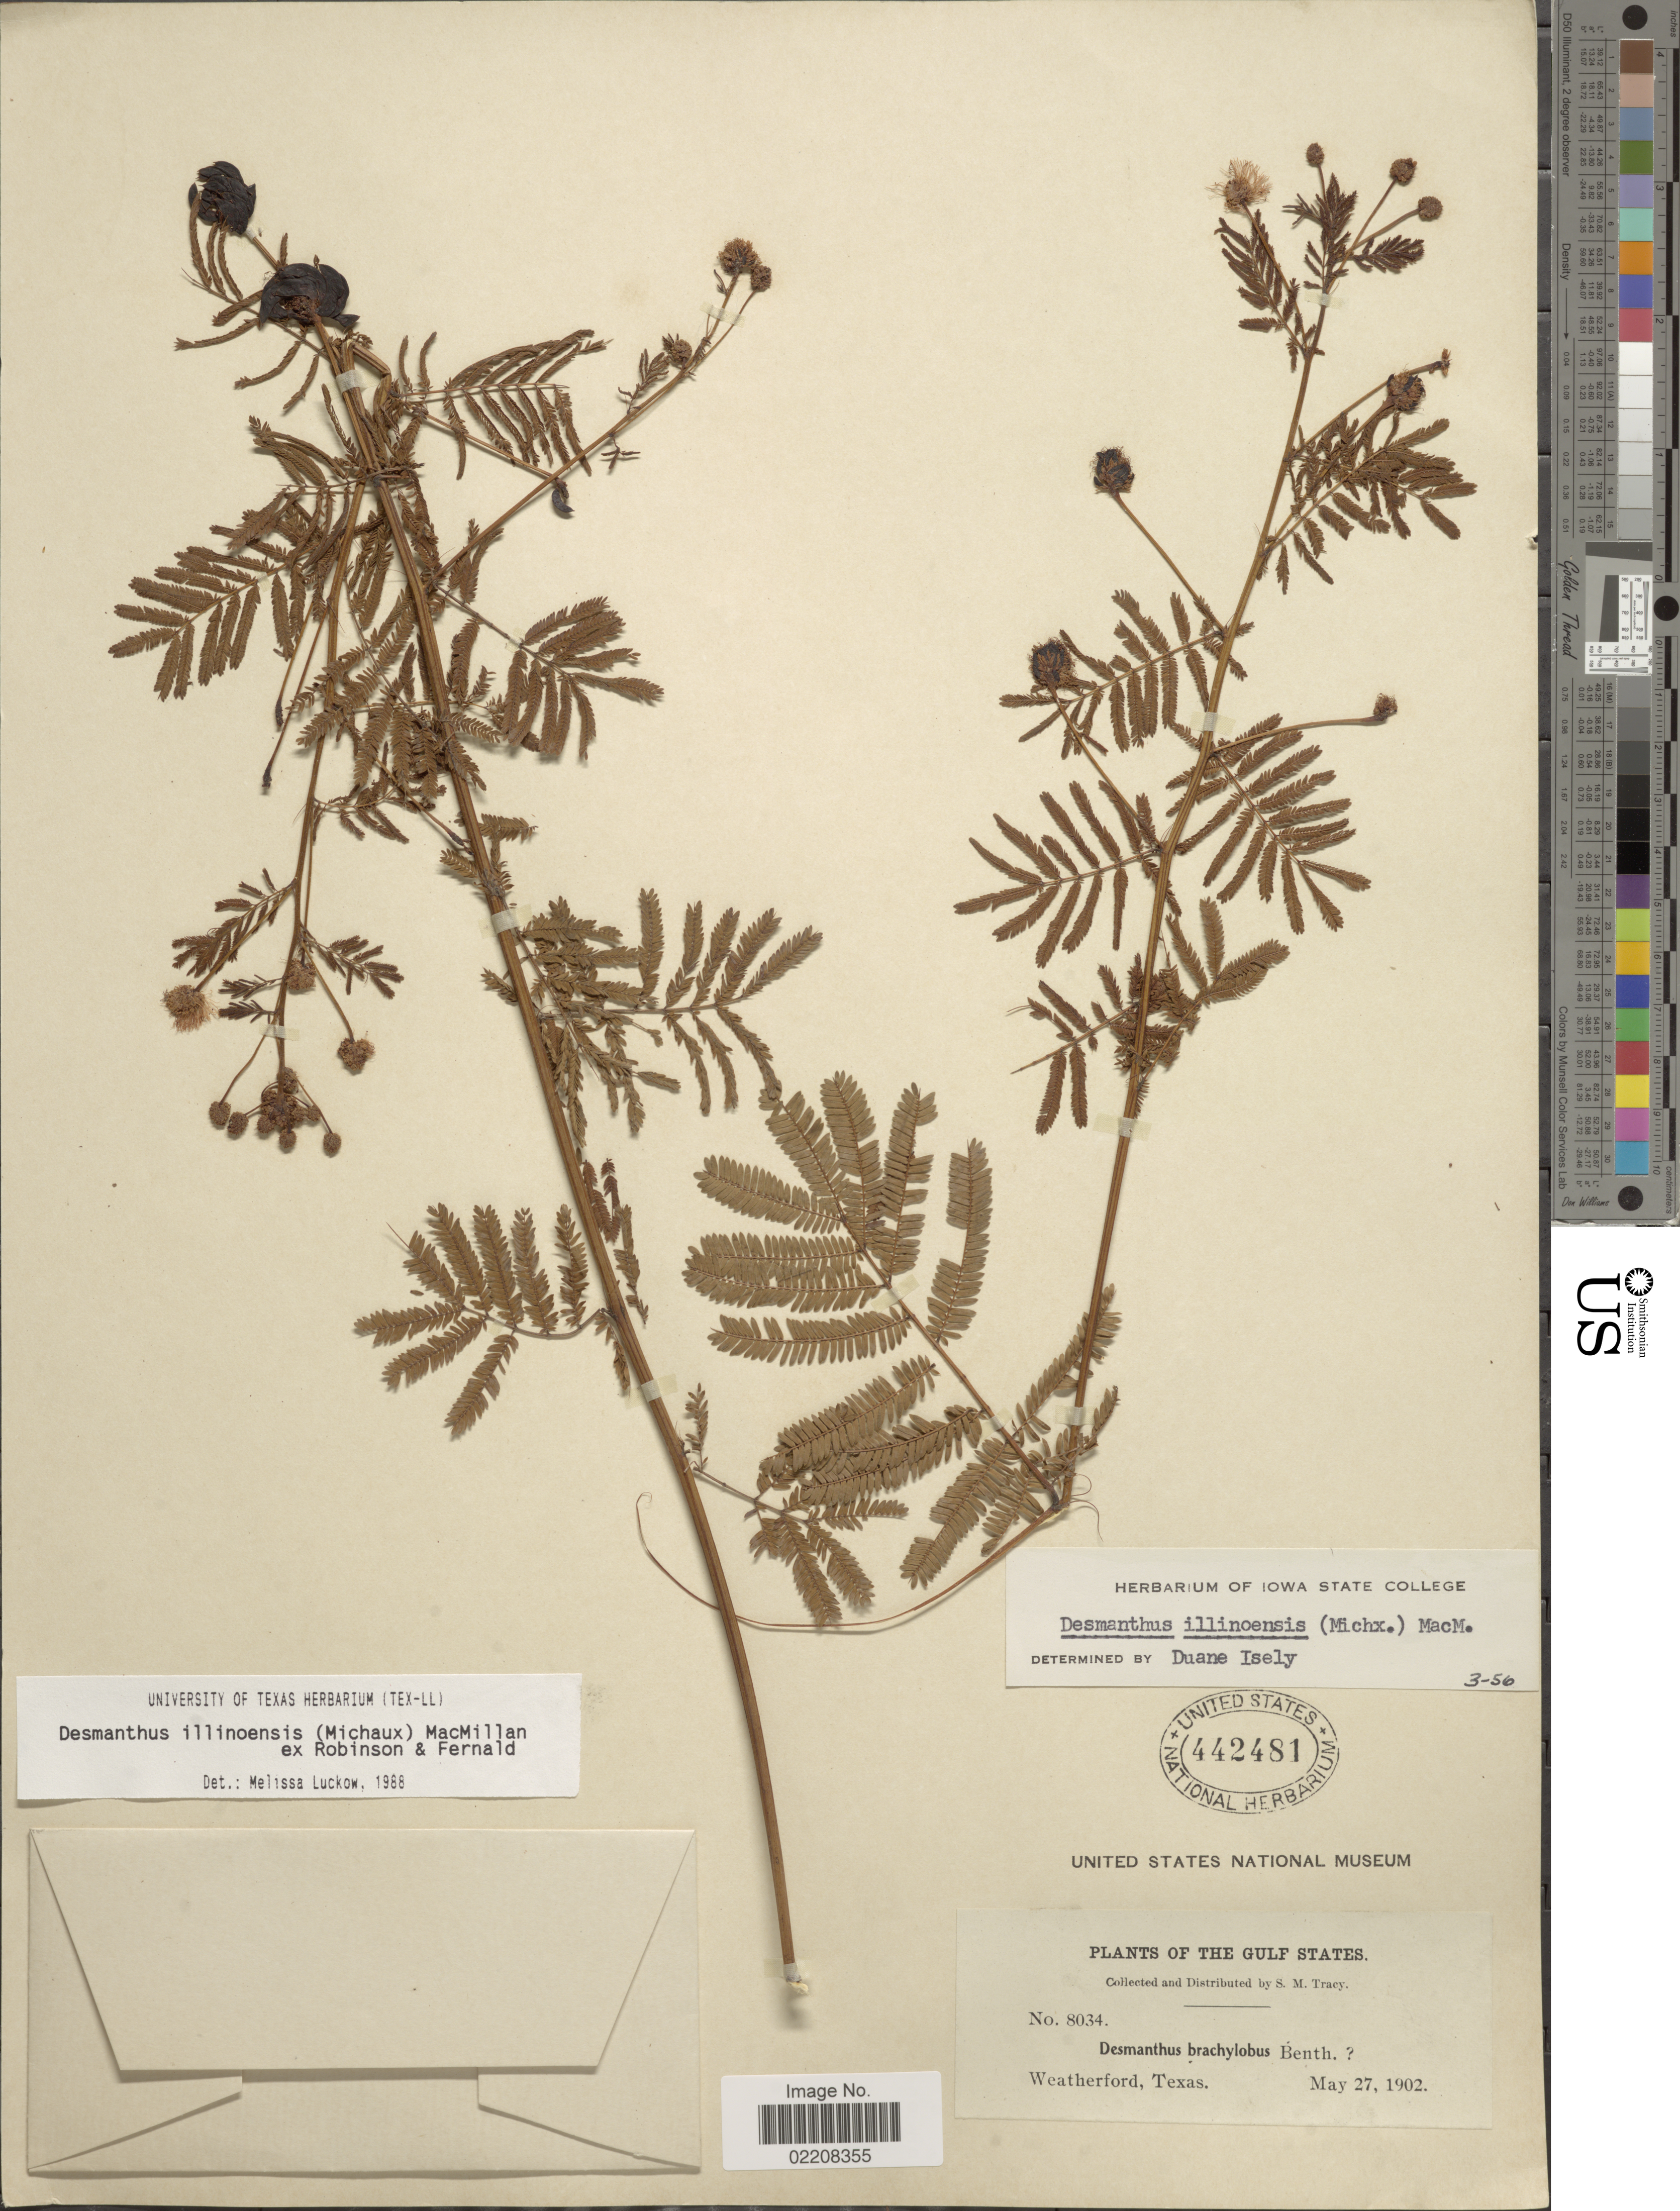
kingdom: Plantae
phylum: Tracheophyta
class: Magnoliopsida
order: Fabales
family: Fabaceae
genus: Desmanthus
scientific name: Desmanthus illinoensis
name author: (Michx.) MacMill.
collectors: S. M. Tracy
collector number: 8034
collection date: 1902-05-27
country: United States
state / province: Texas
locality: Gulf States. Weatherford, Texas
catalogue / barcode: US 442481